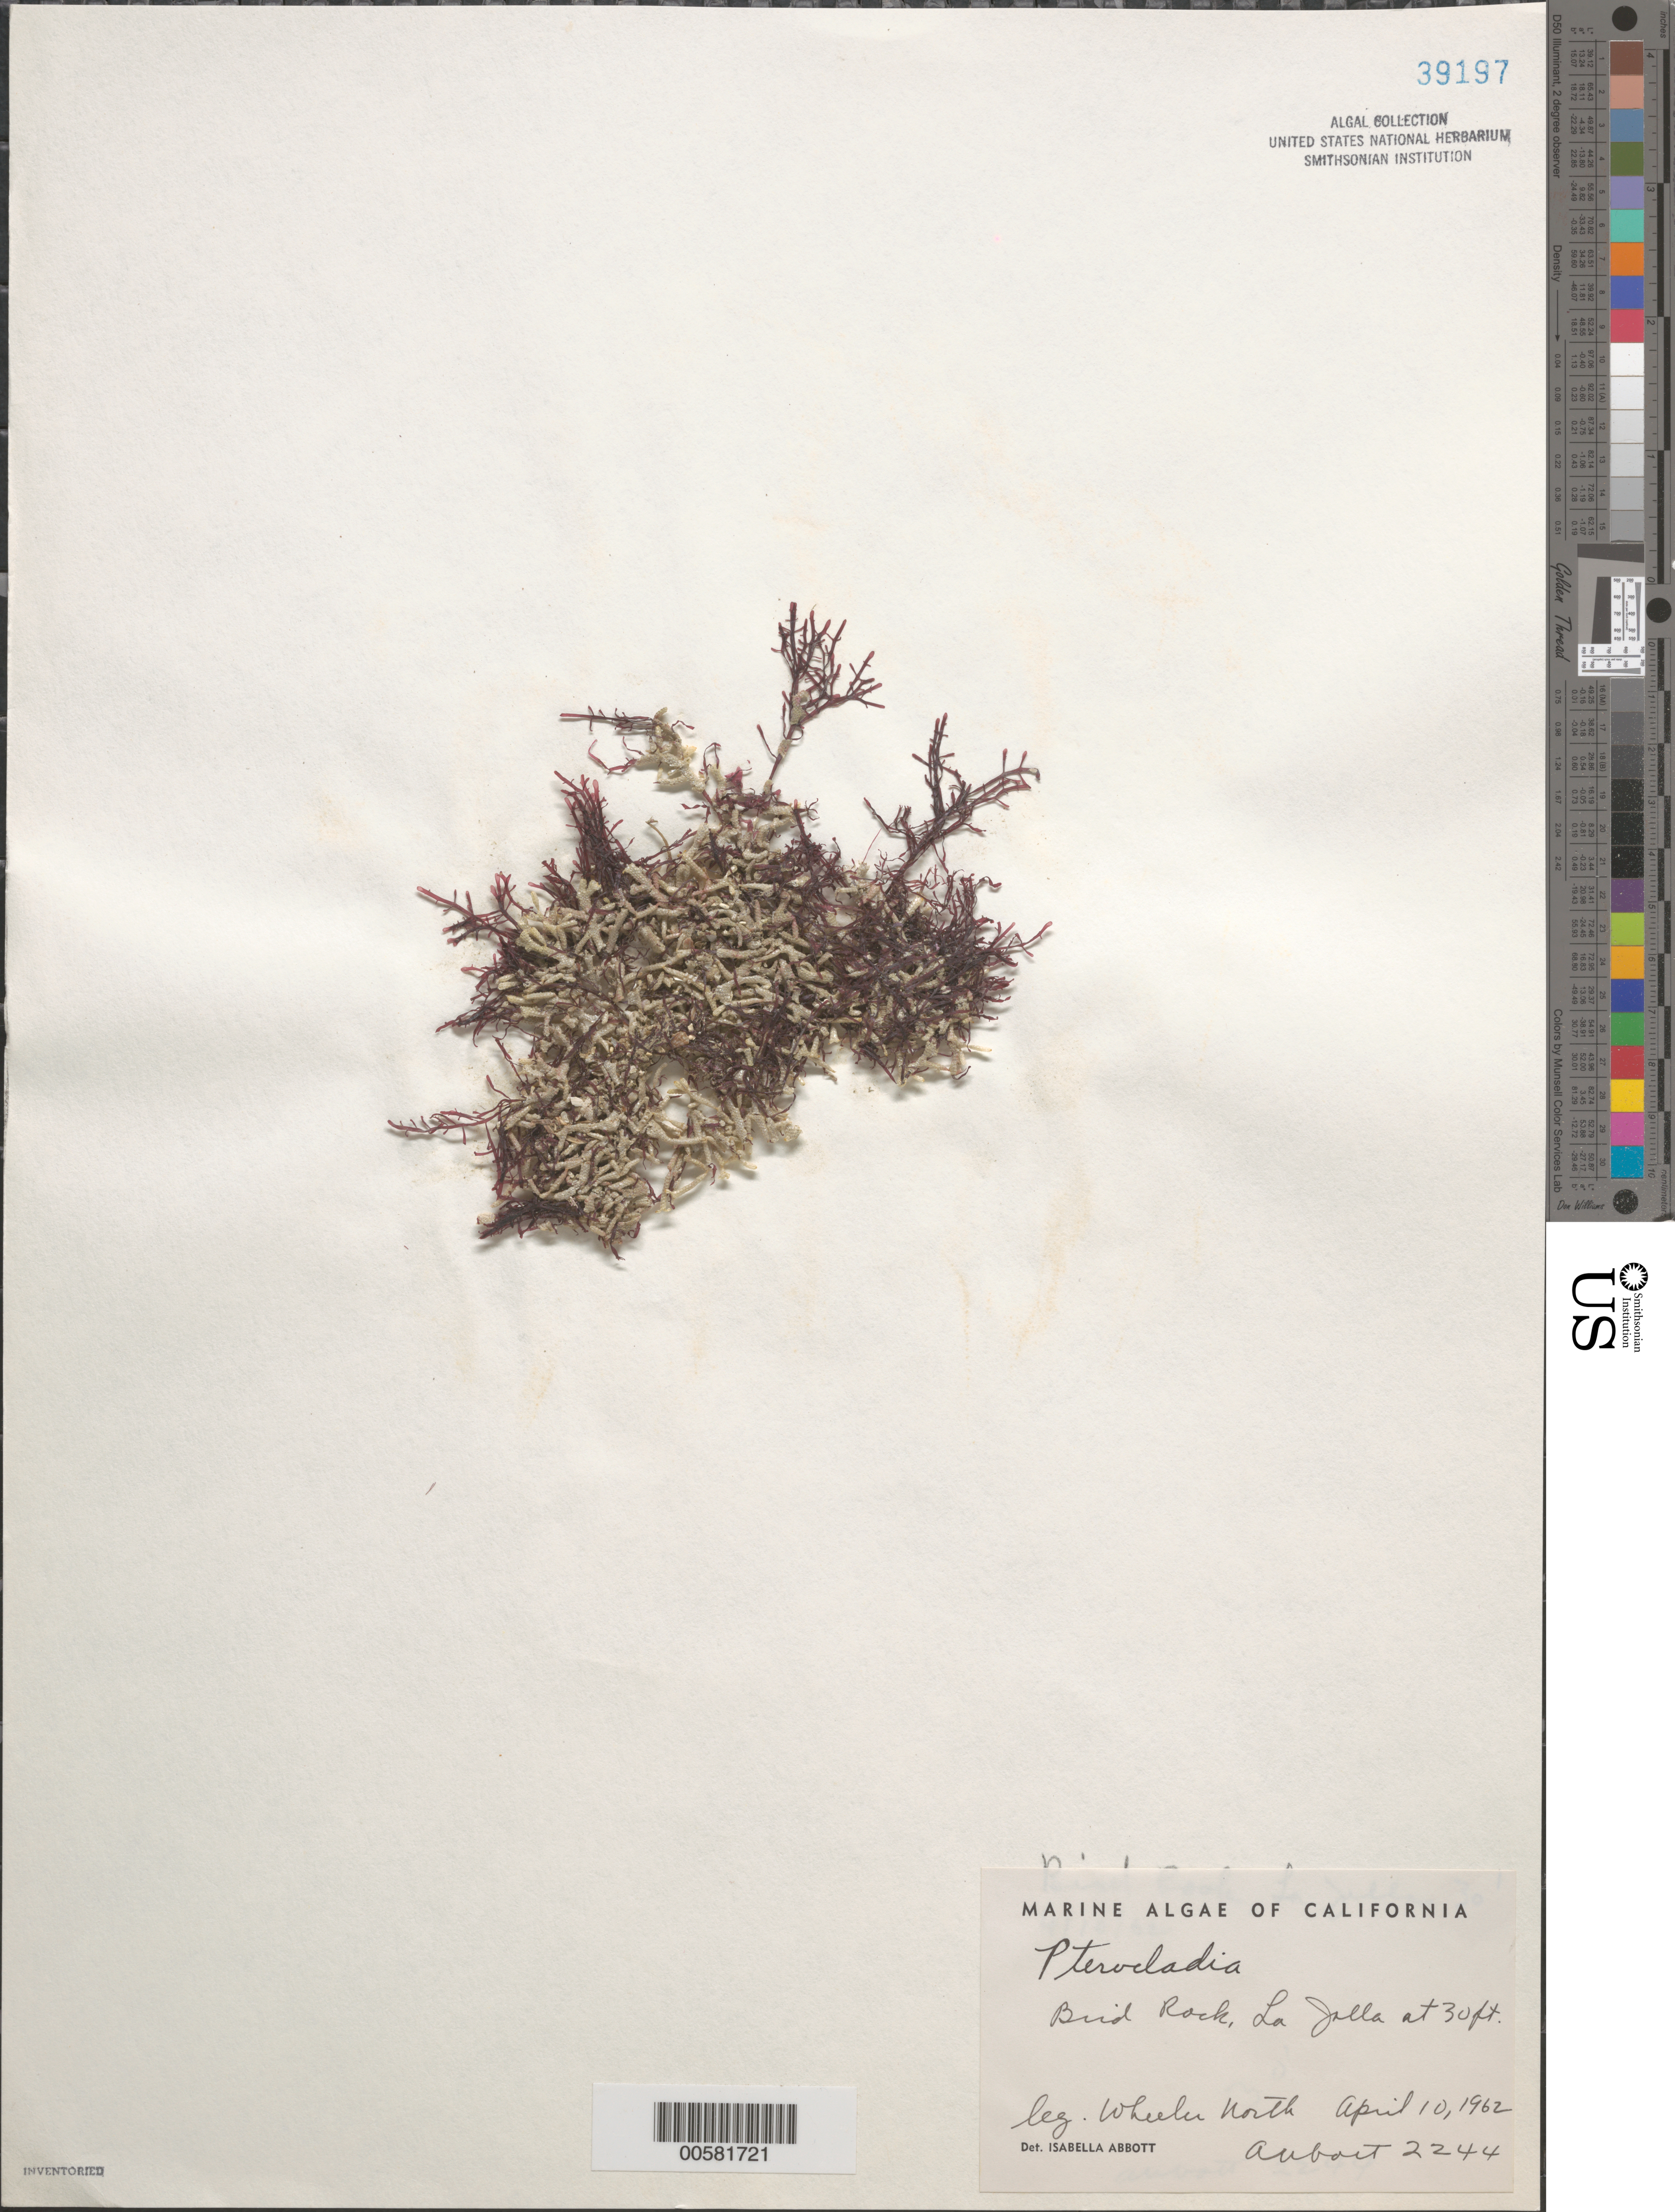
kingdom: Plantae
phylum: Rhodophyta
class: Florideophyceae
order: Gelidiales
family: Pterocladiaceae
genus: Pterocladia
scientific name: Pterocladia sp.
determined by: Abbott, Isabella A.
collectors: W. North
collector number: IAA 2244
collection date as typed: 10 Apr 1962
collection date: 1962-04-10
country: United States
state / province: California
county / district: San Diego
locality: Bird Rock, La Jolla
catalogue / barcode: US 39197